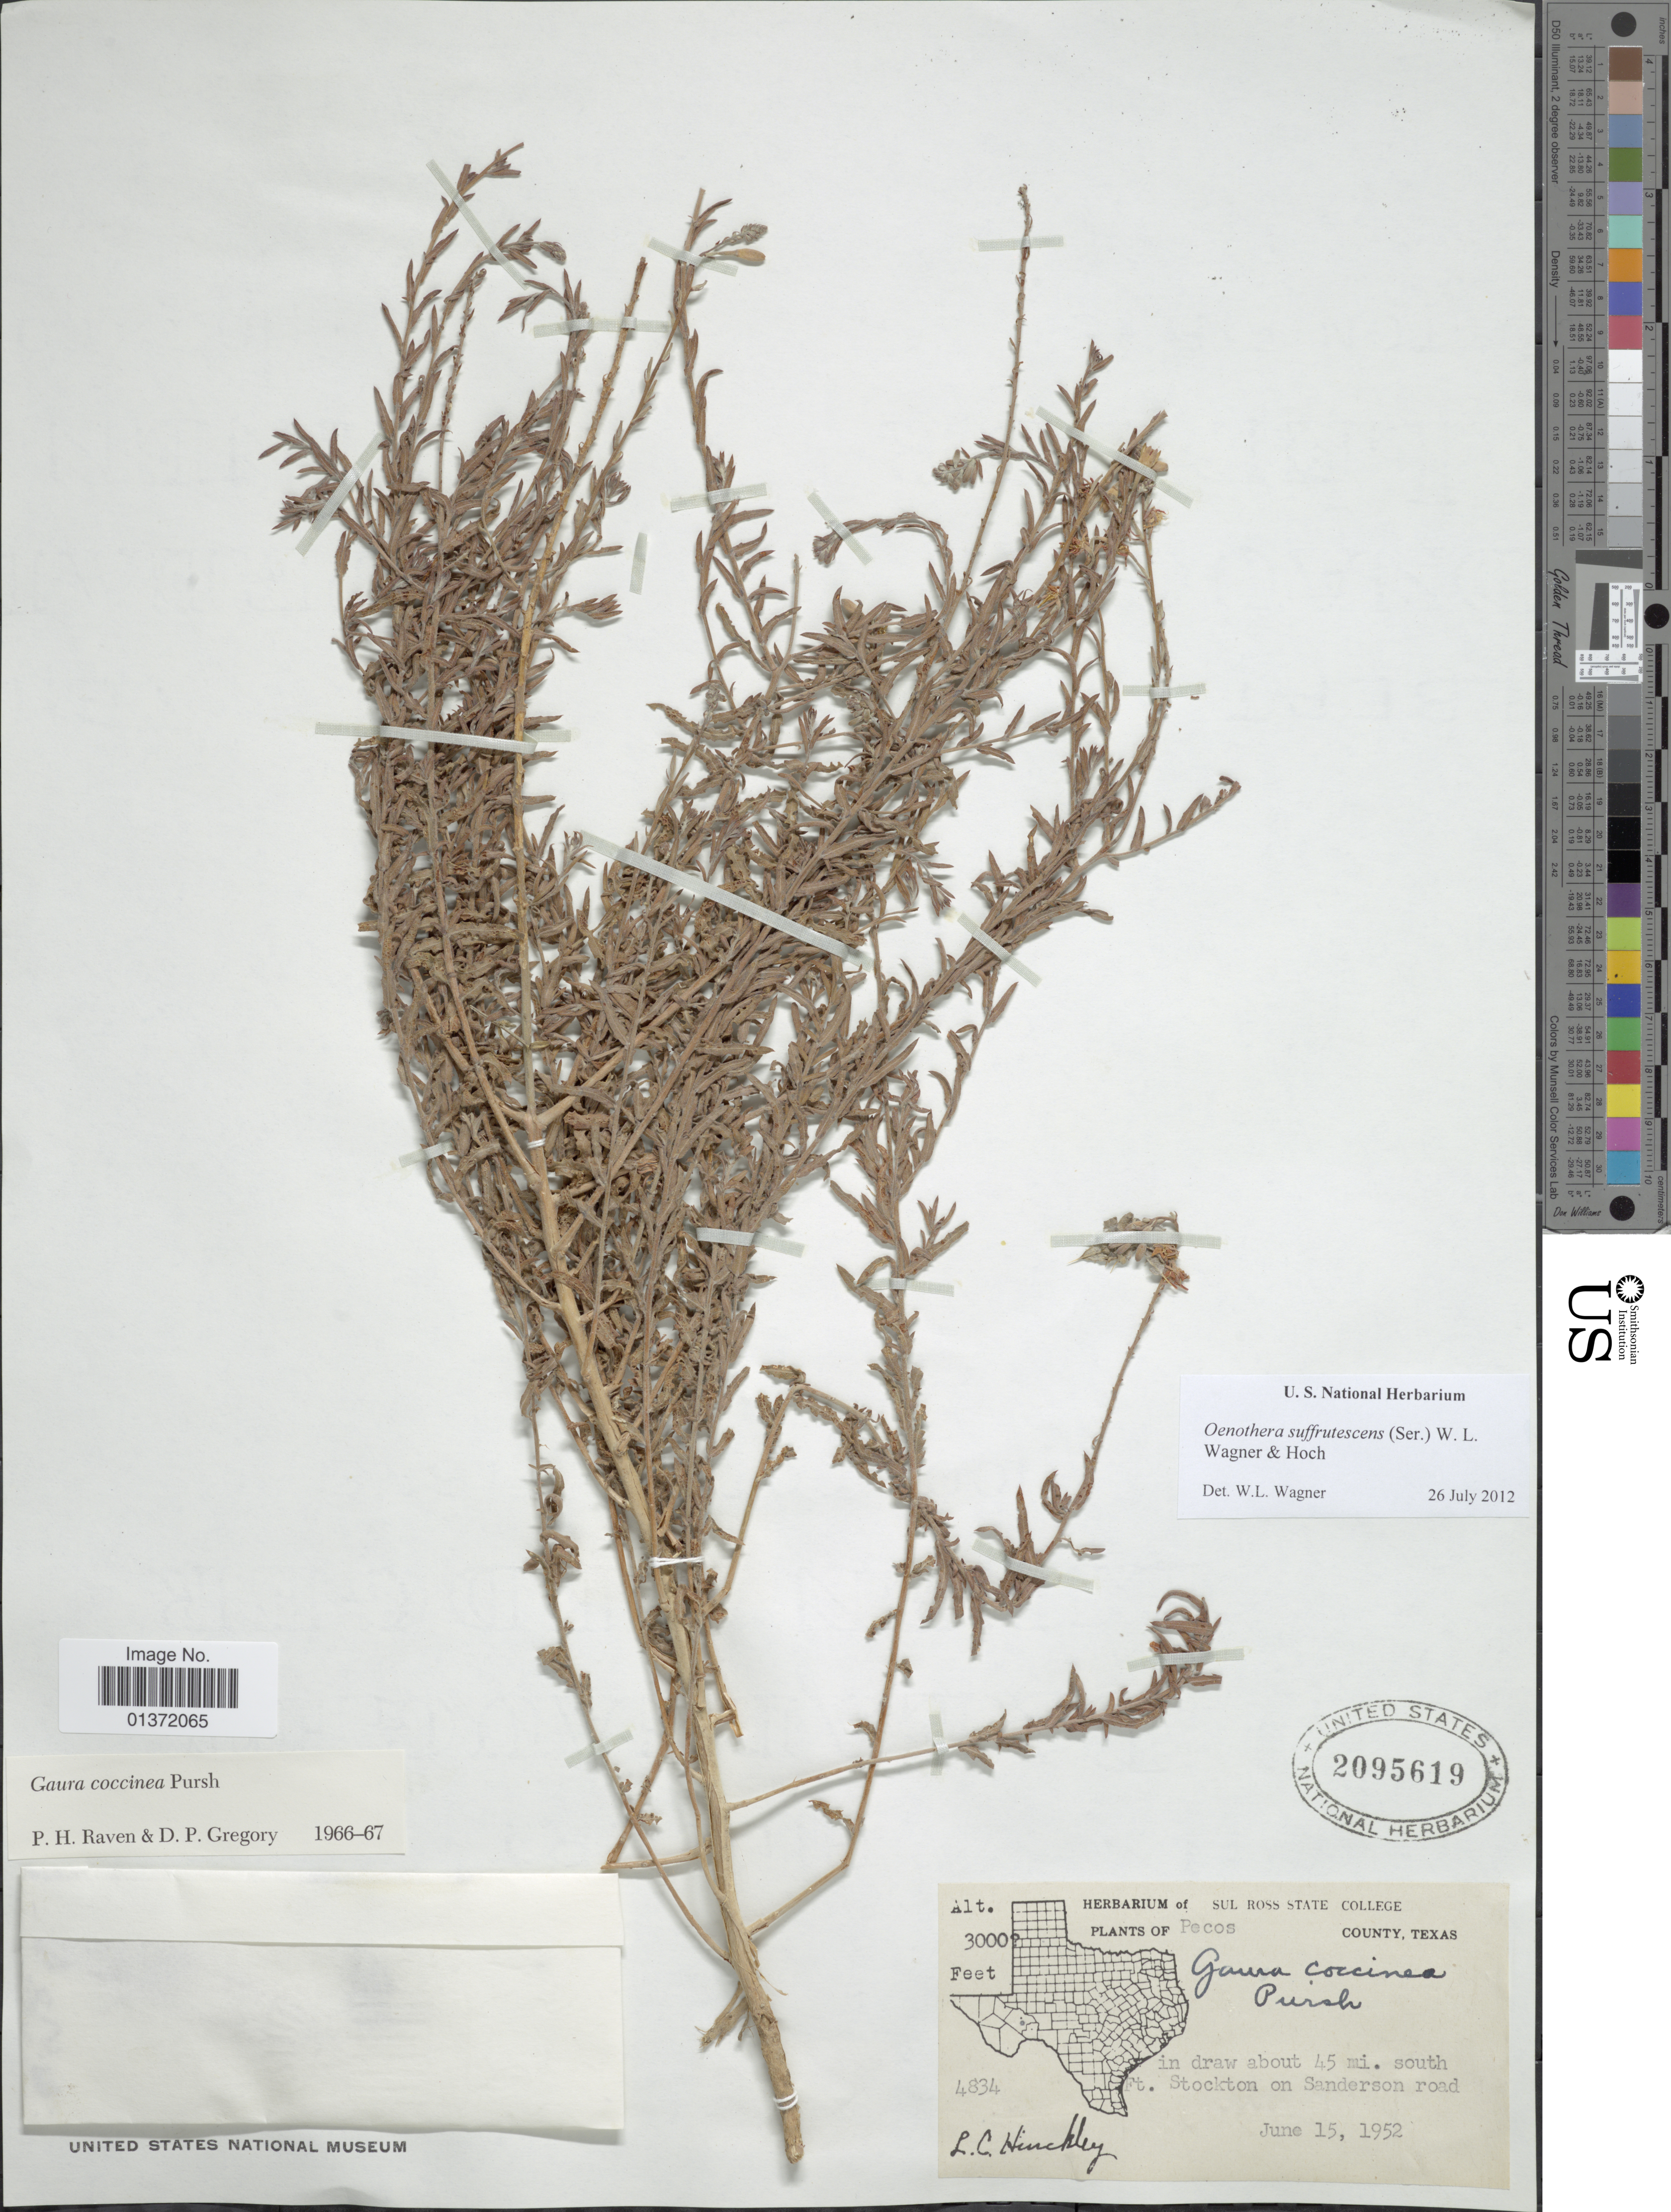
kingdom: Plantae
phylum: Tracheophyta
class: Magnoliopsida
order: Myrtales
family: Onagraceae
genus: Oenothera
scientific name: Oenothera suffrutescens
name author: (Ser.) W.L. Wagner & Hoch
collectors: L. Hinckley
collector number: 4834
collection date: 1952-06-15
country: United States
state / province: Texas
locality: Pecos, about 45 mi. south Ft. Stockton on Sanderson road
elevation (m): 914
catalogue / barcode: US 2095619